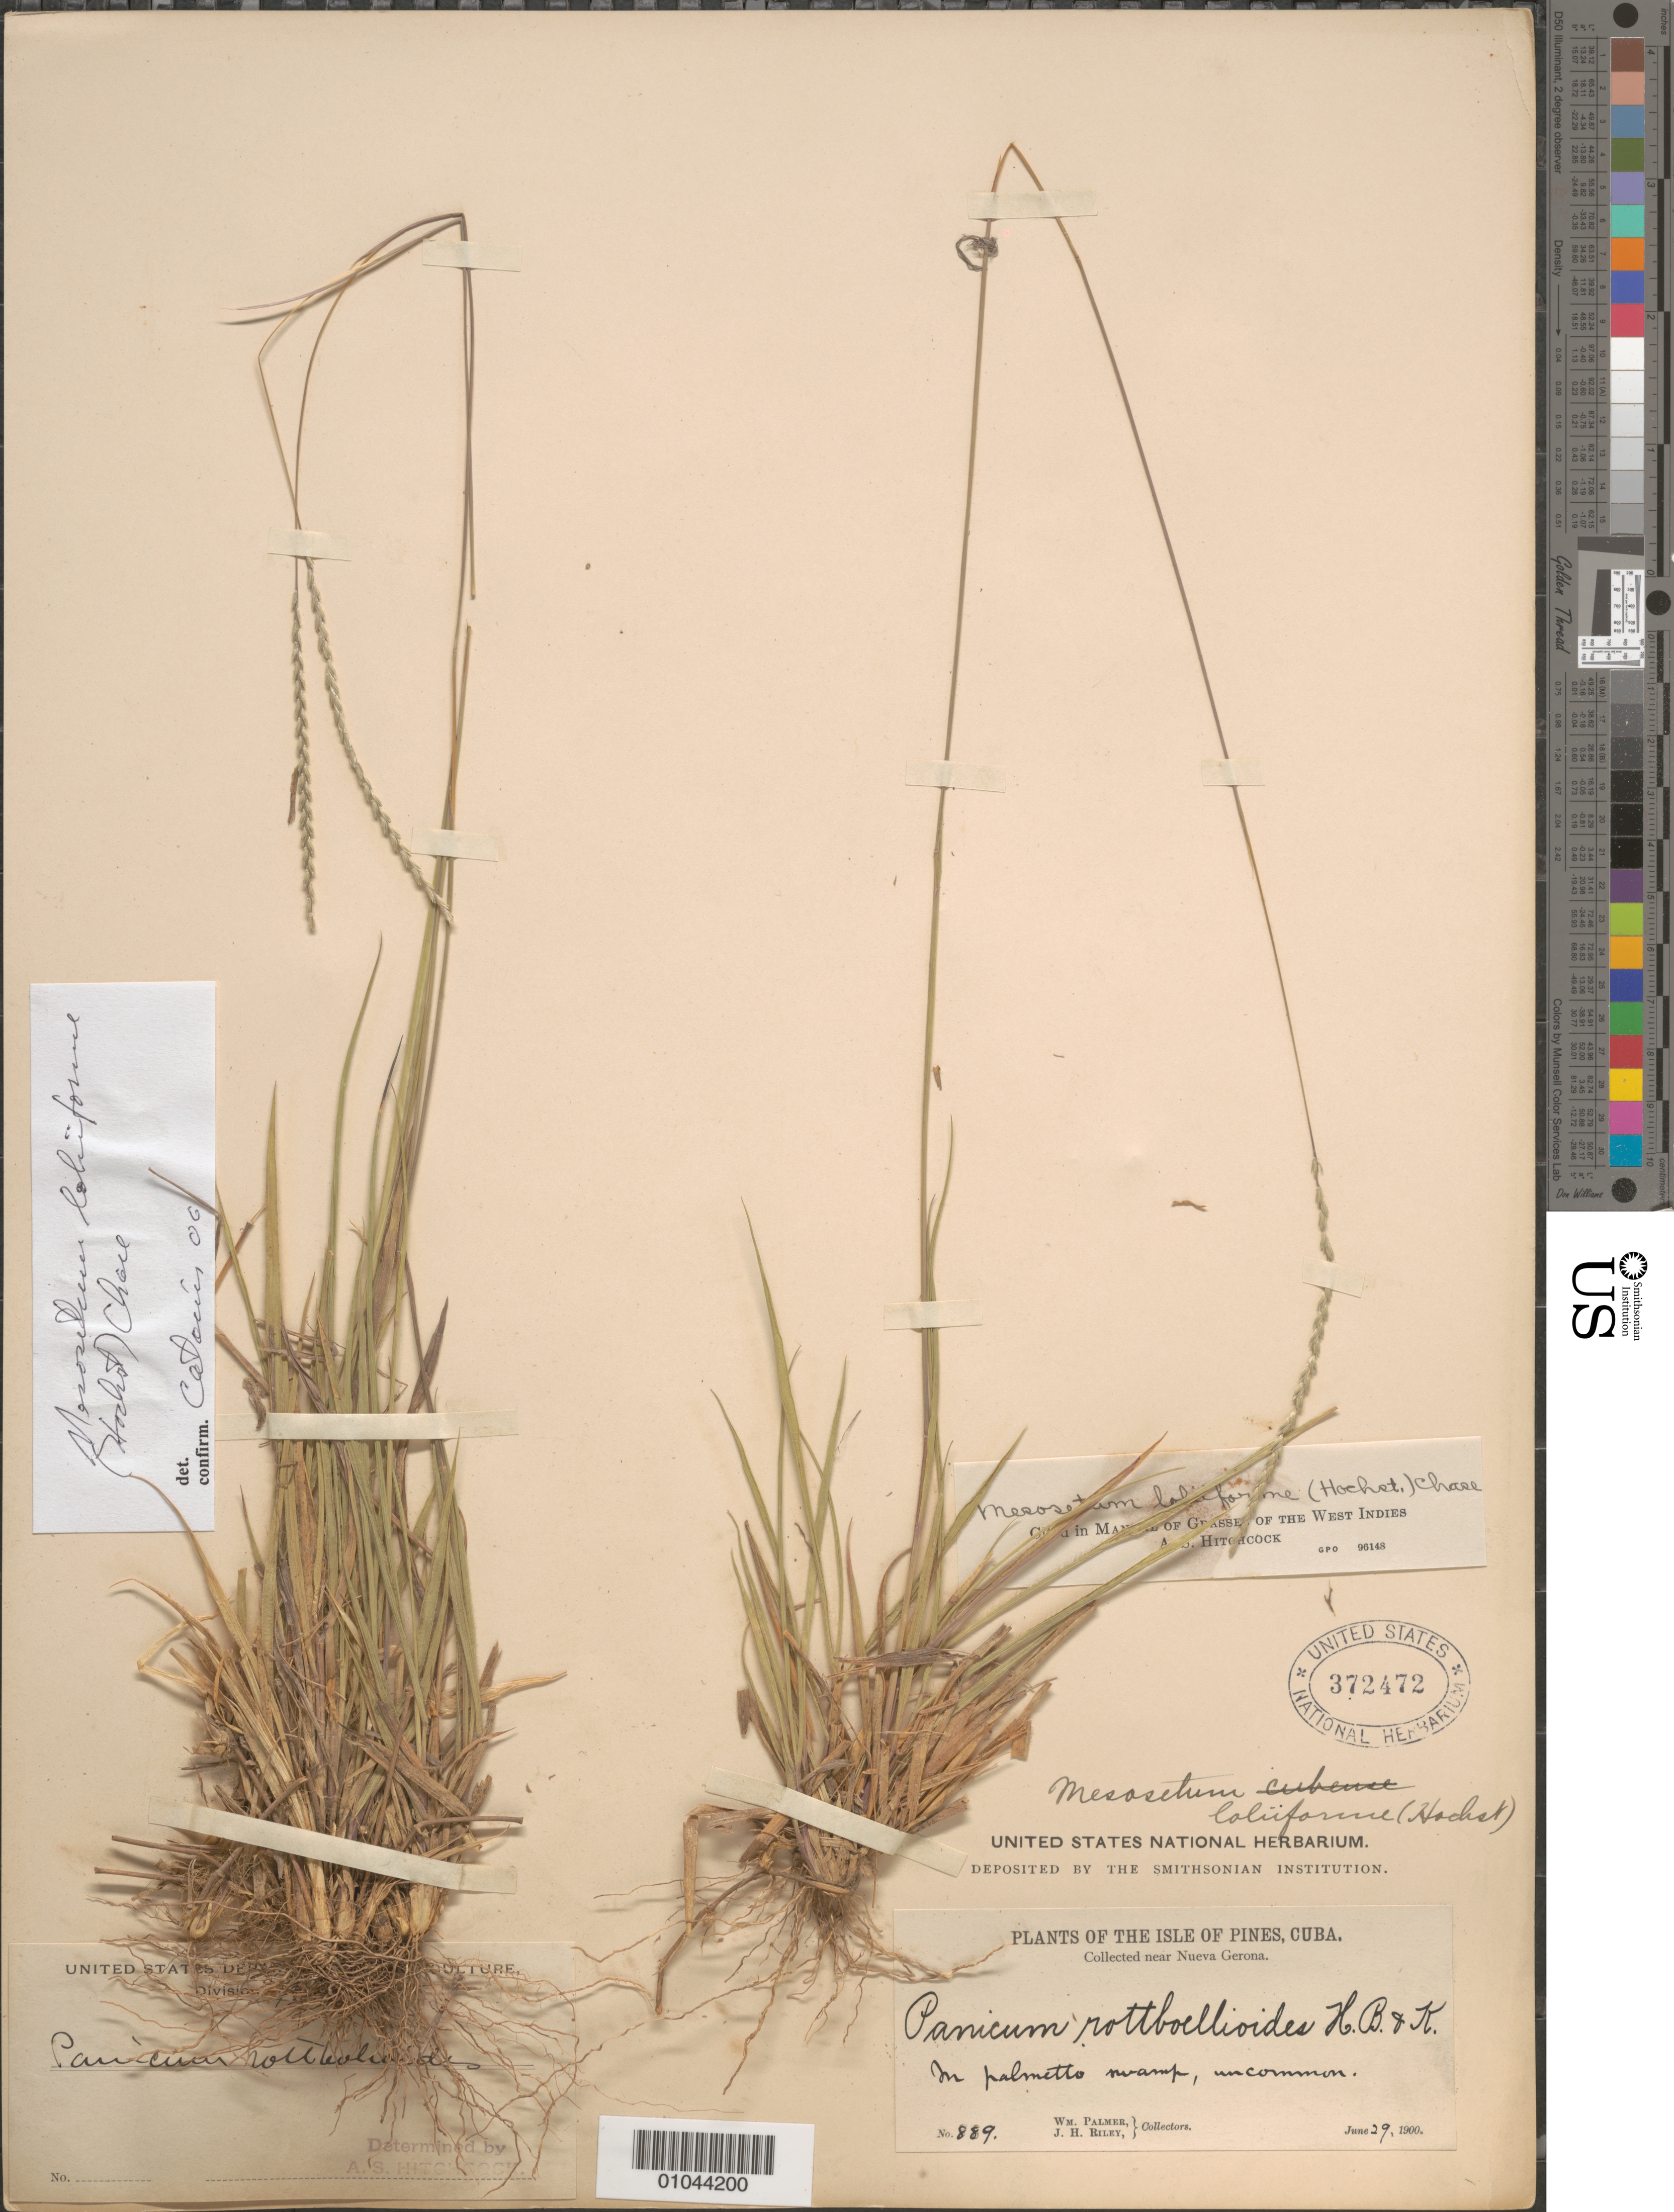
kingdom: Plantae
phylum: Tracheophyta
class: Liliopsida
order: Poales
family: Poaceae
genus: Mesosetum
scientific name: Mesosetum loliiforme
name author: (Hochst. ex Steud.) Chase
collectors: W. Palmer & J. H. Riley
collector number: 889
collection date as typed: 29 Jun 1900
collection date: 1900-06-29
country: Cuba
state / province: Isla de la Juventud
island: Isla de la Juventud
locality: [Isle of Pines], Near Nueva Gerona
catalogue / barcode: US 372472